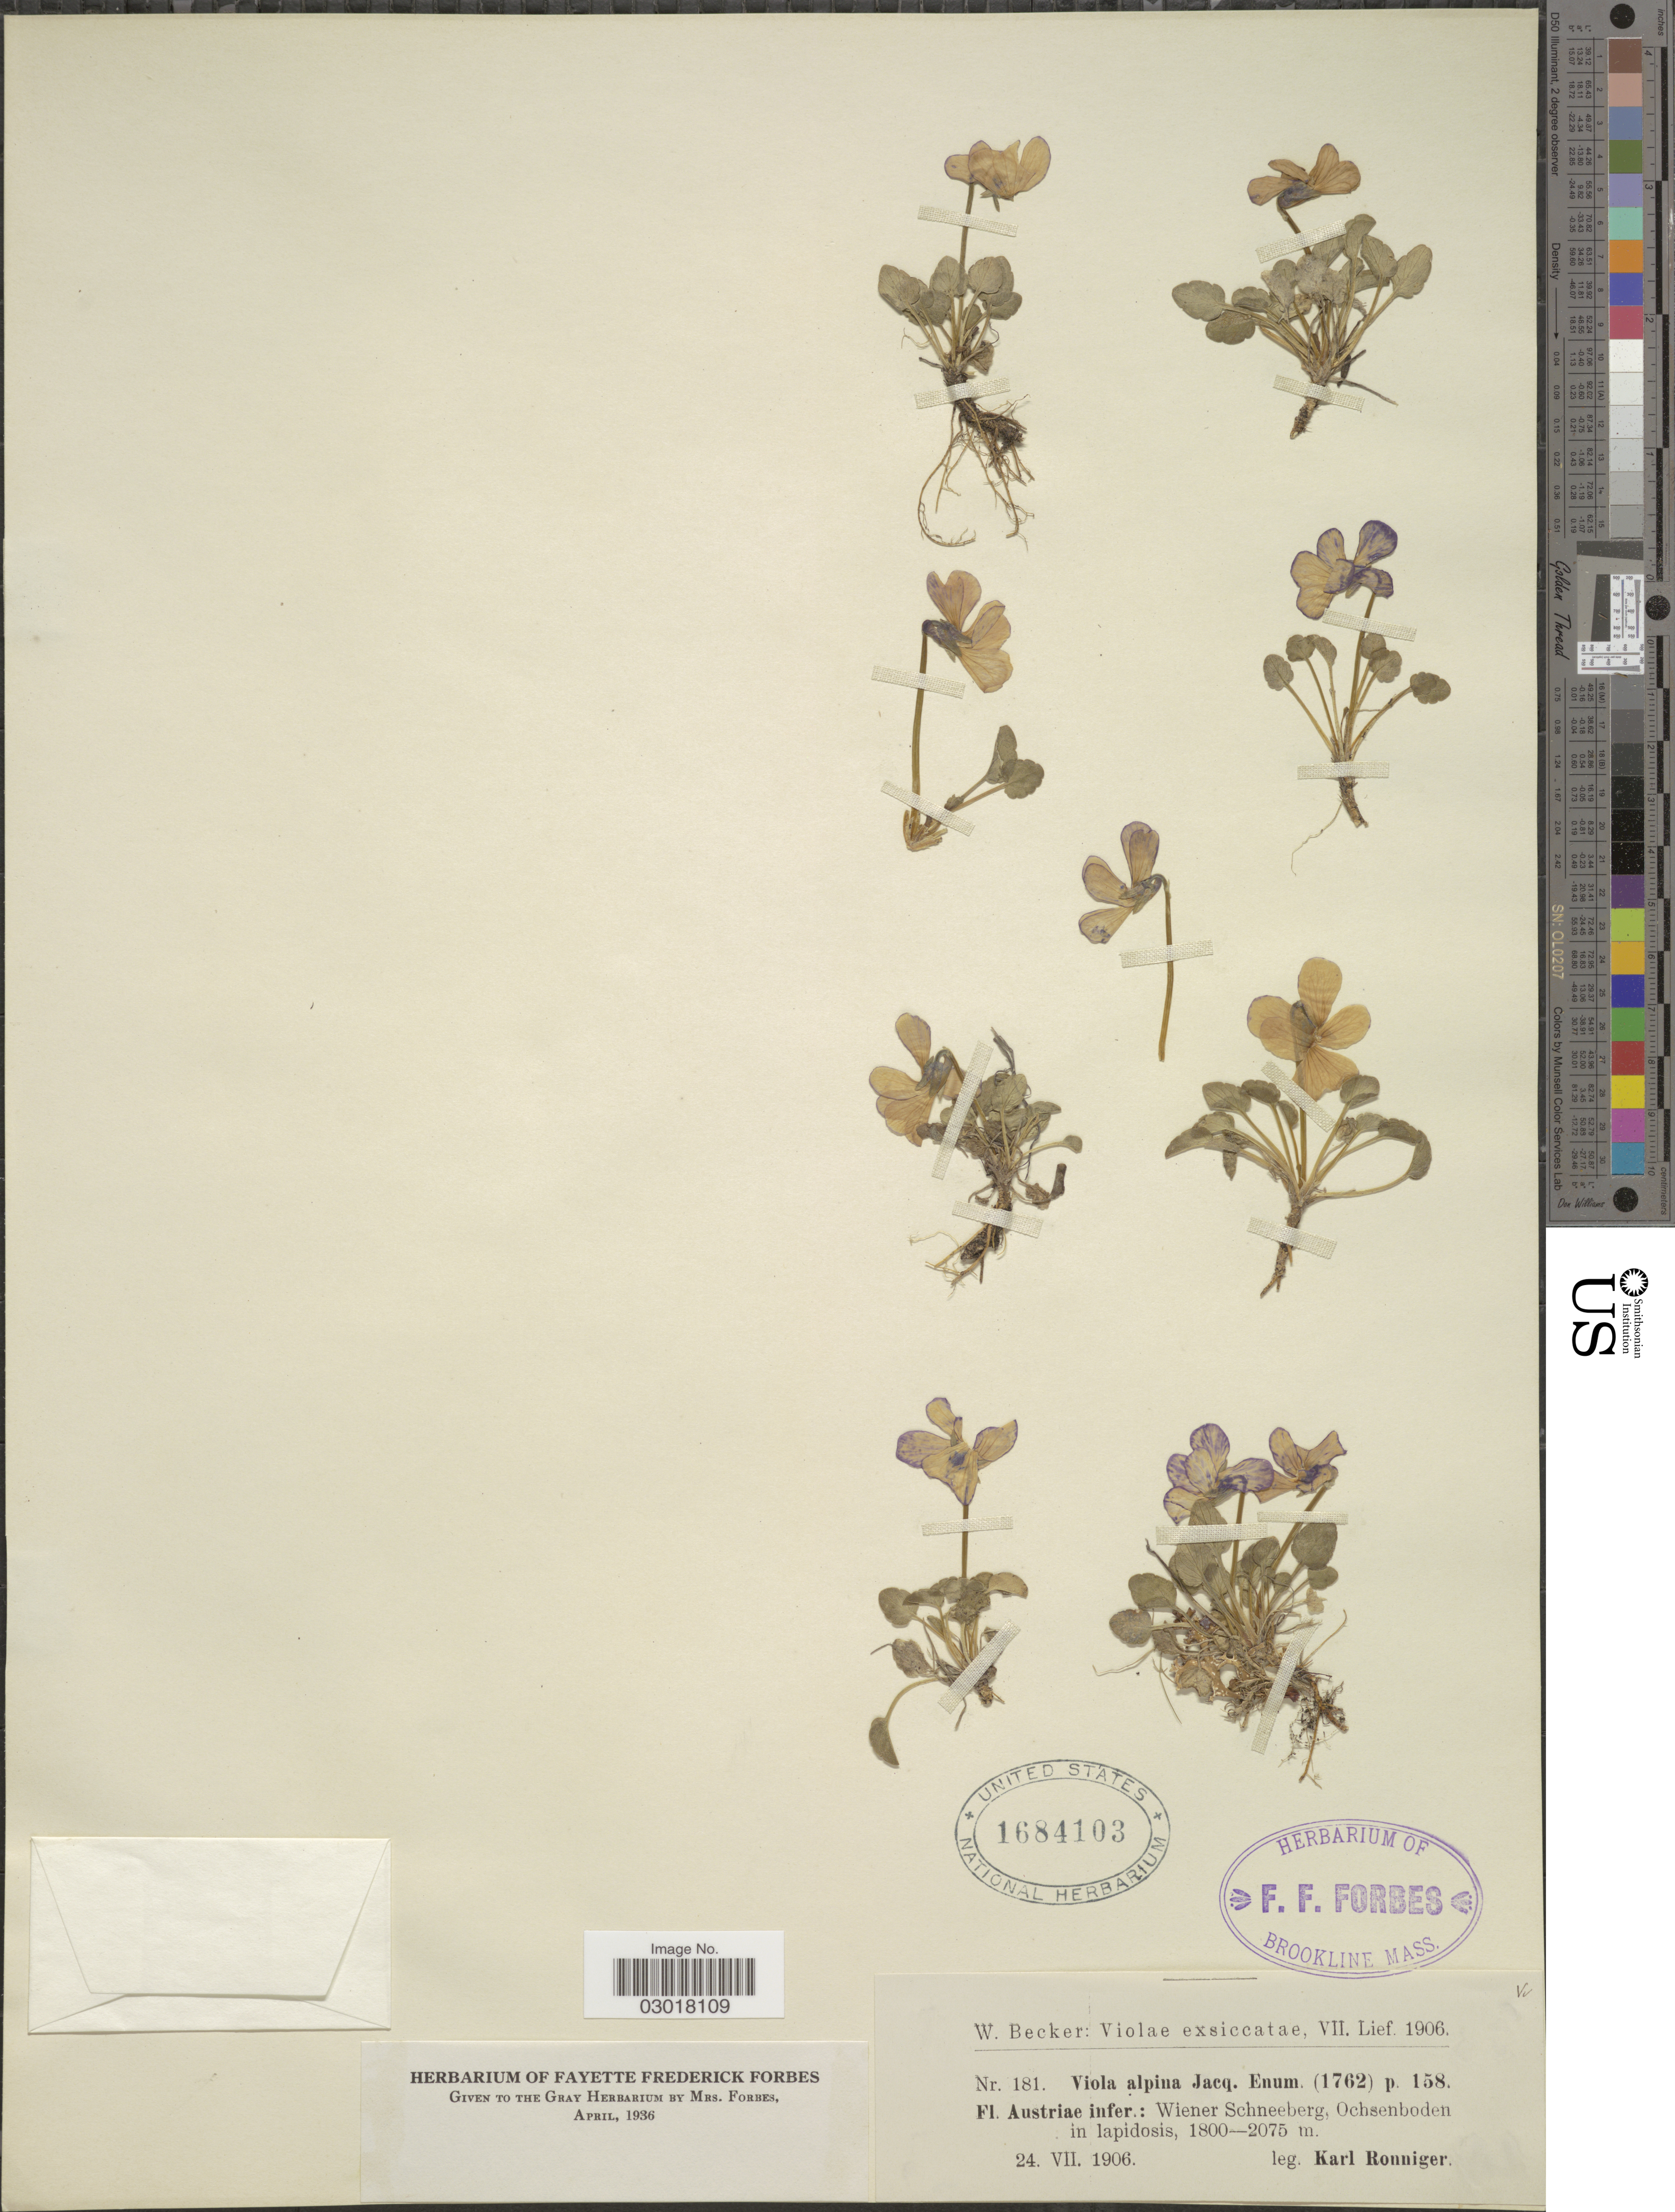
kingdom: Plantae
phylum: Tracheophyta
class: Magnoliopsida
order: Malpighiales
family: Violaceae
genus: Viola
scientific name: Viola alpina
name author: Jacq.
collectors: K. Ronniger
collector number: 181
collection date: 1906-07-24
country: Austria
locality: Austriae infer: Wiener Schneeberg, Ochsenboden in lapidosis.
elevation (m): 1800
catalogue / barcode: US 1684103